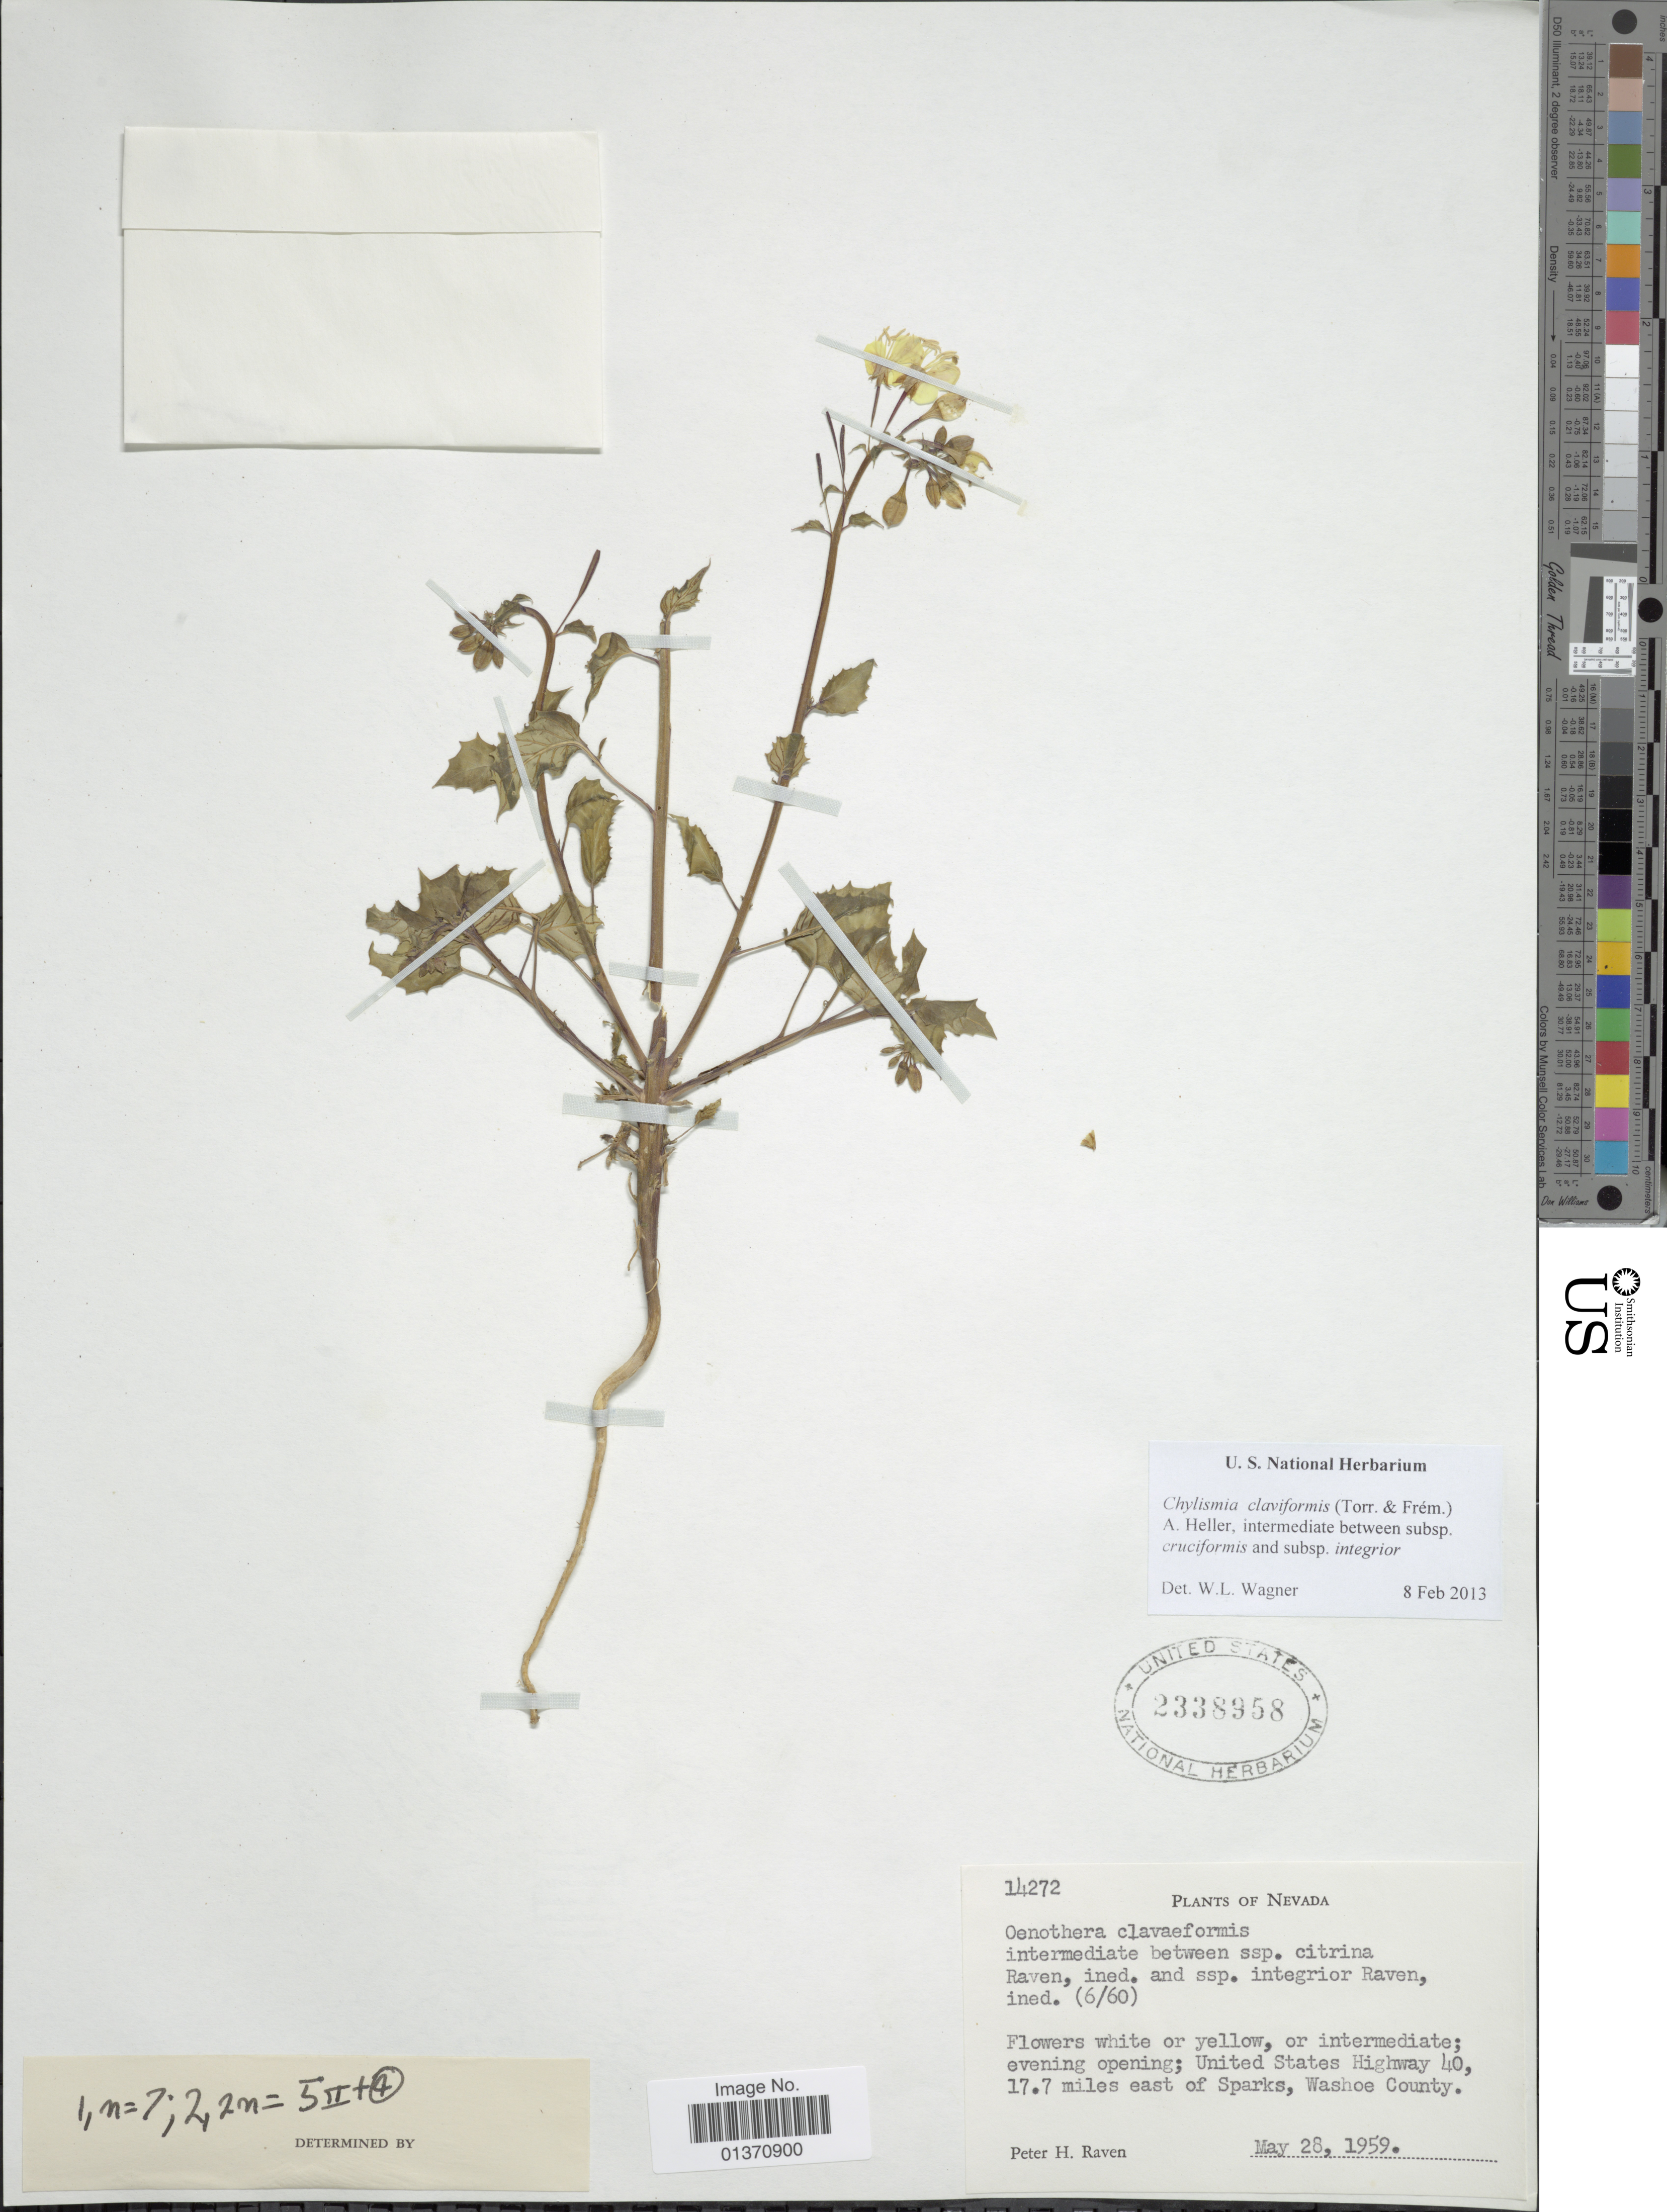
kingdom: Plantae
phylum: Tracheophyta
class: Magnoliopsida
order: Myrtales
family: Onagraceae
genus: Chylismia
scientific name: Chylismia claviformis subsp. cruciformis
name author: (Kellog) W.L. Wagner & Hoch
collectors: P. H. Raven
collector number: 14272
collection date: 1959-05-28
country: United States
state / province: Nevada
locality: United States Highway 40, 17.7 miles east of Sparks, Washoe County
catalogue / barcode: US 2338958